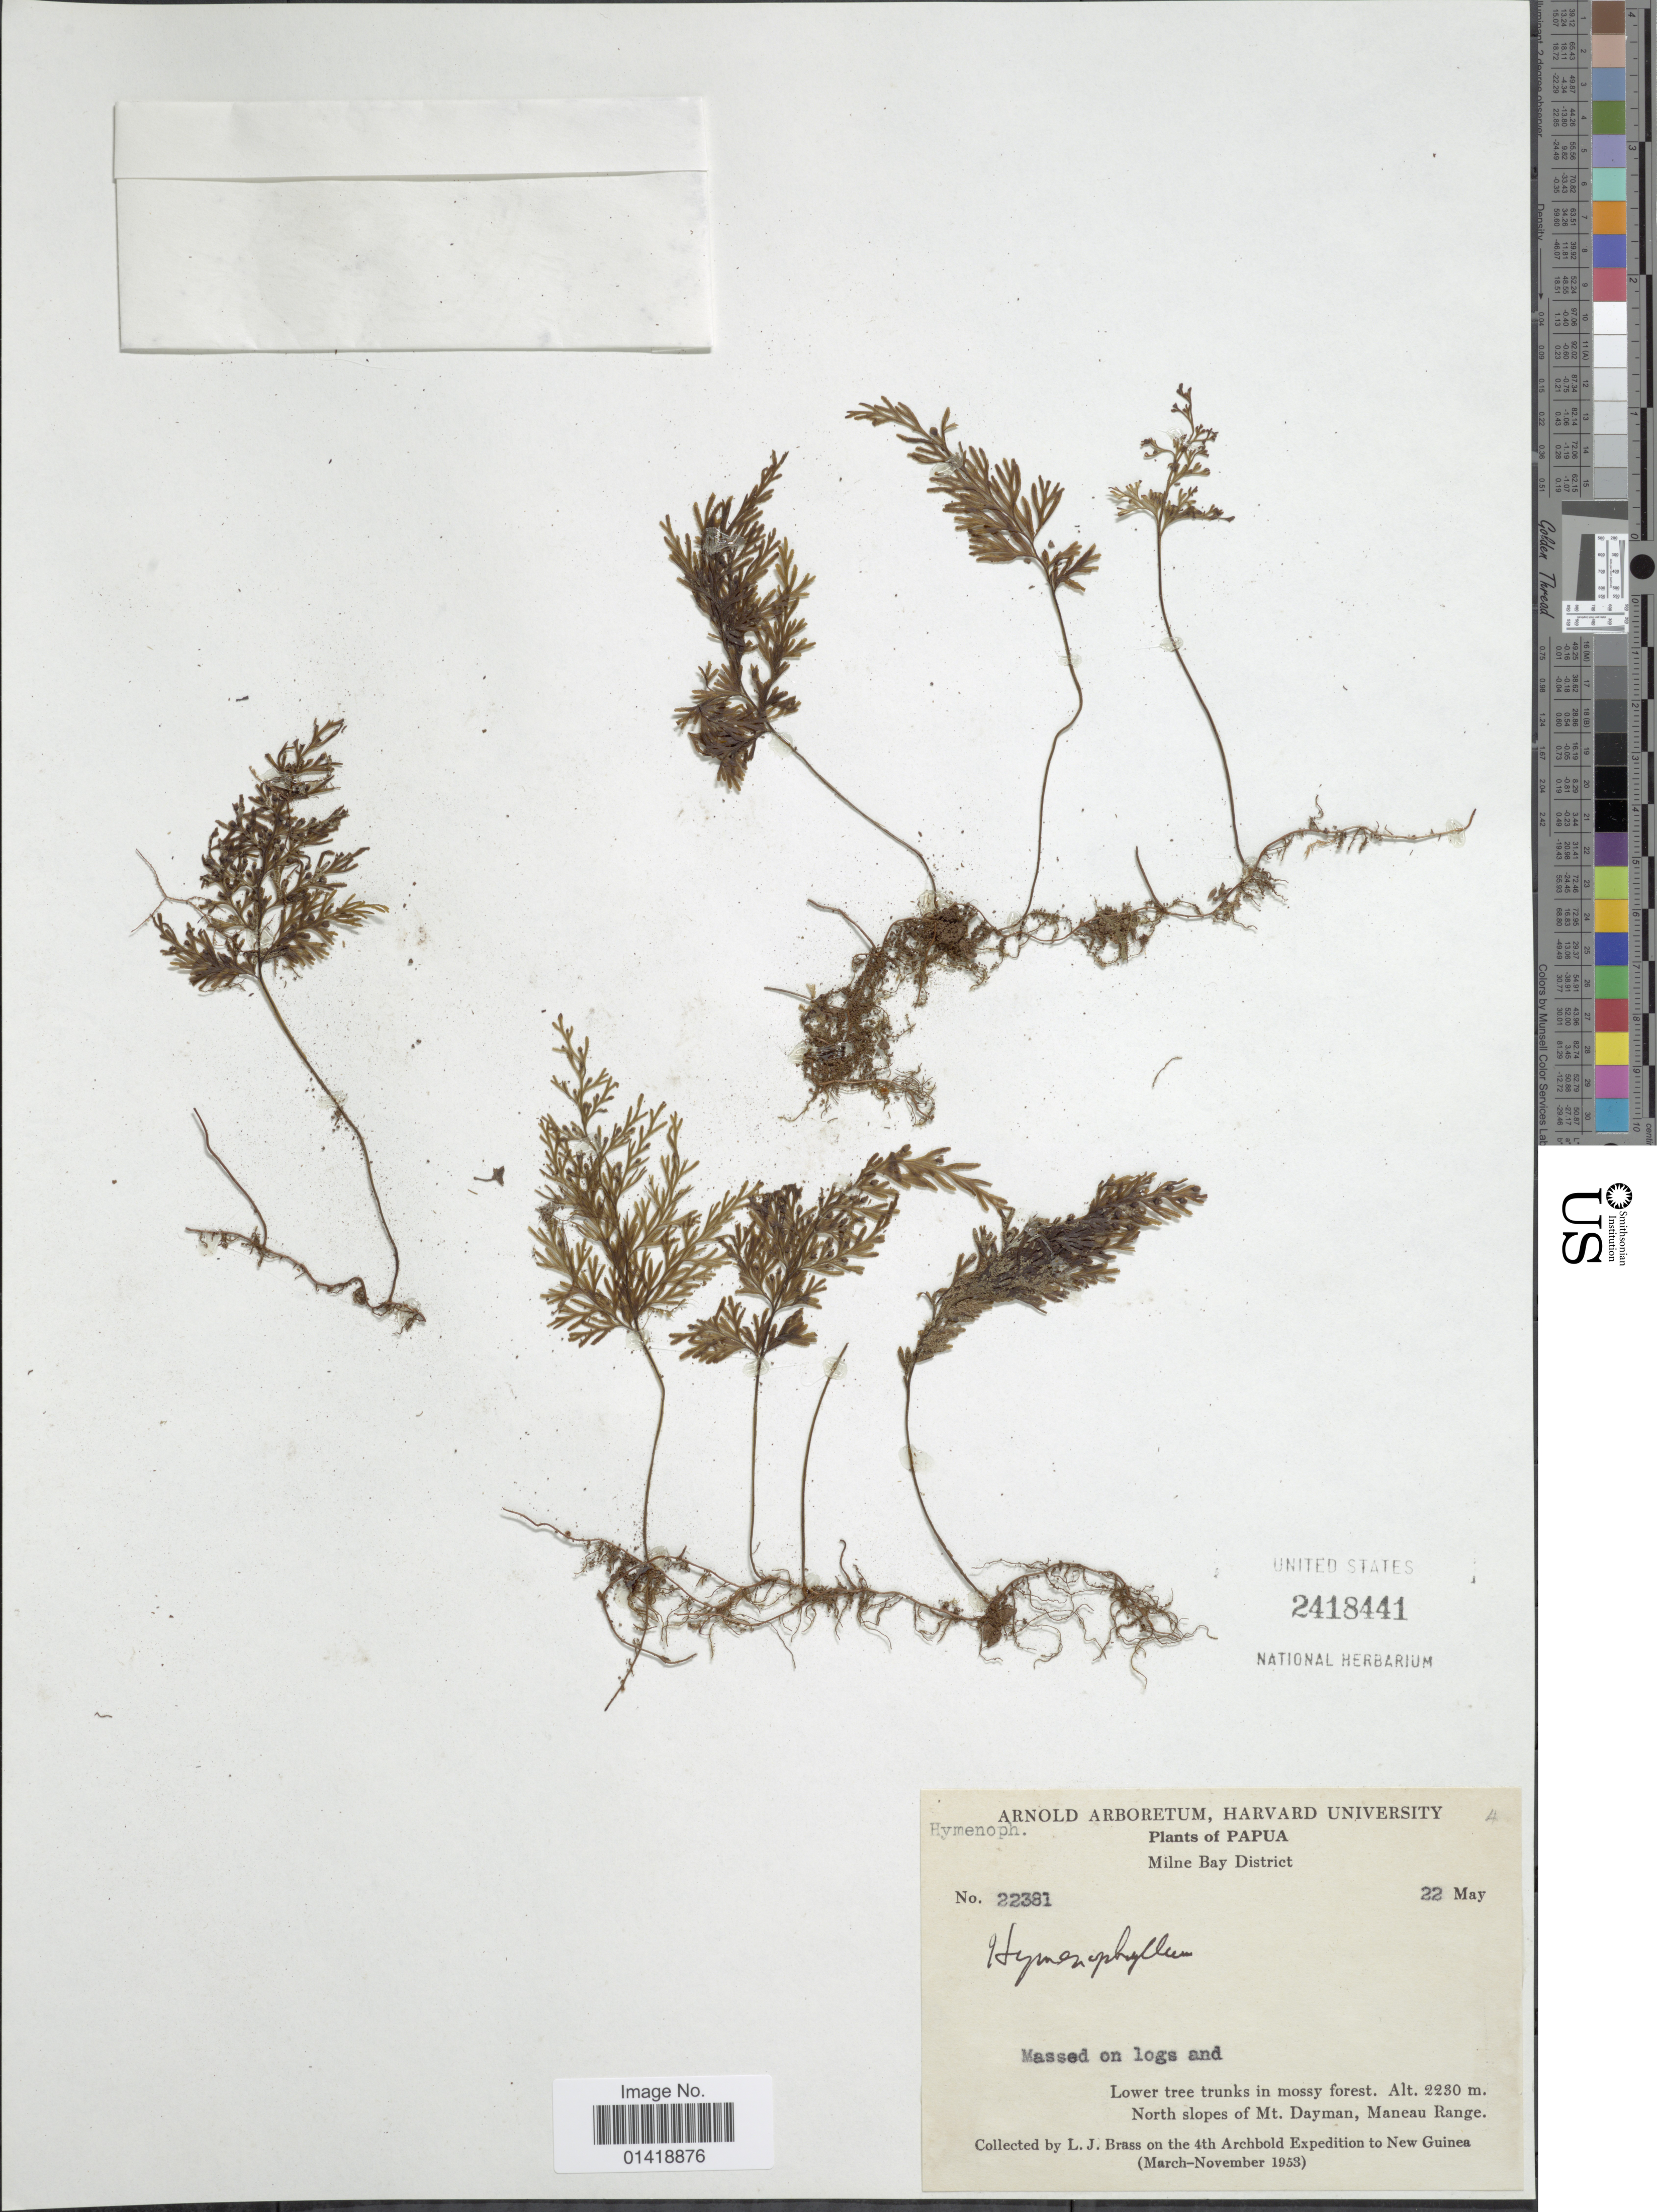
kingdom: Plantae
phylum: Tracheophyta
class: Polypodiopsida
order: Hymenophyllales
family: Hymenophyllaceae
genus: Hymenophyllum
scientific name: Hymenophyllum sp.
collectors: L. J. Brass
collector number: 22381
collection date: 1953-05-22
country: Papua New Guinea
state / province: Milne Bay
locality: Milne Bay District. Lower tree trunks in mossy forest. North slopes of Mt. Dayman, Maneau Range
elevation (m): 2230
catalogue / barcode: US 2418441